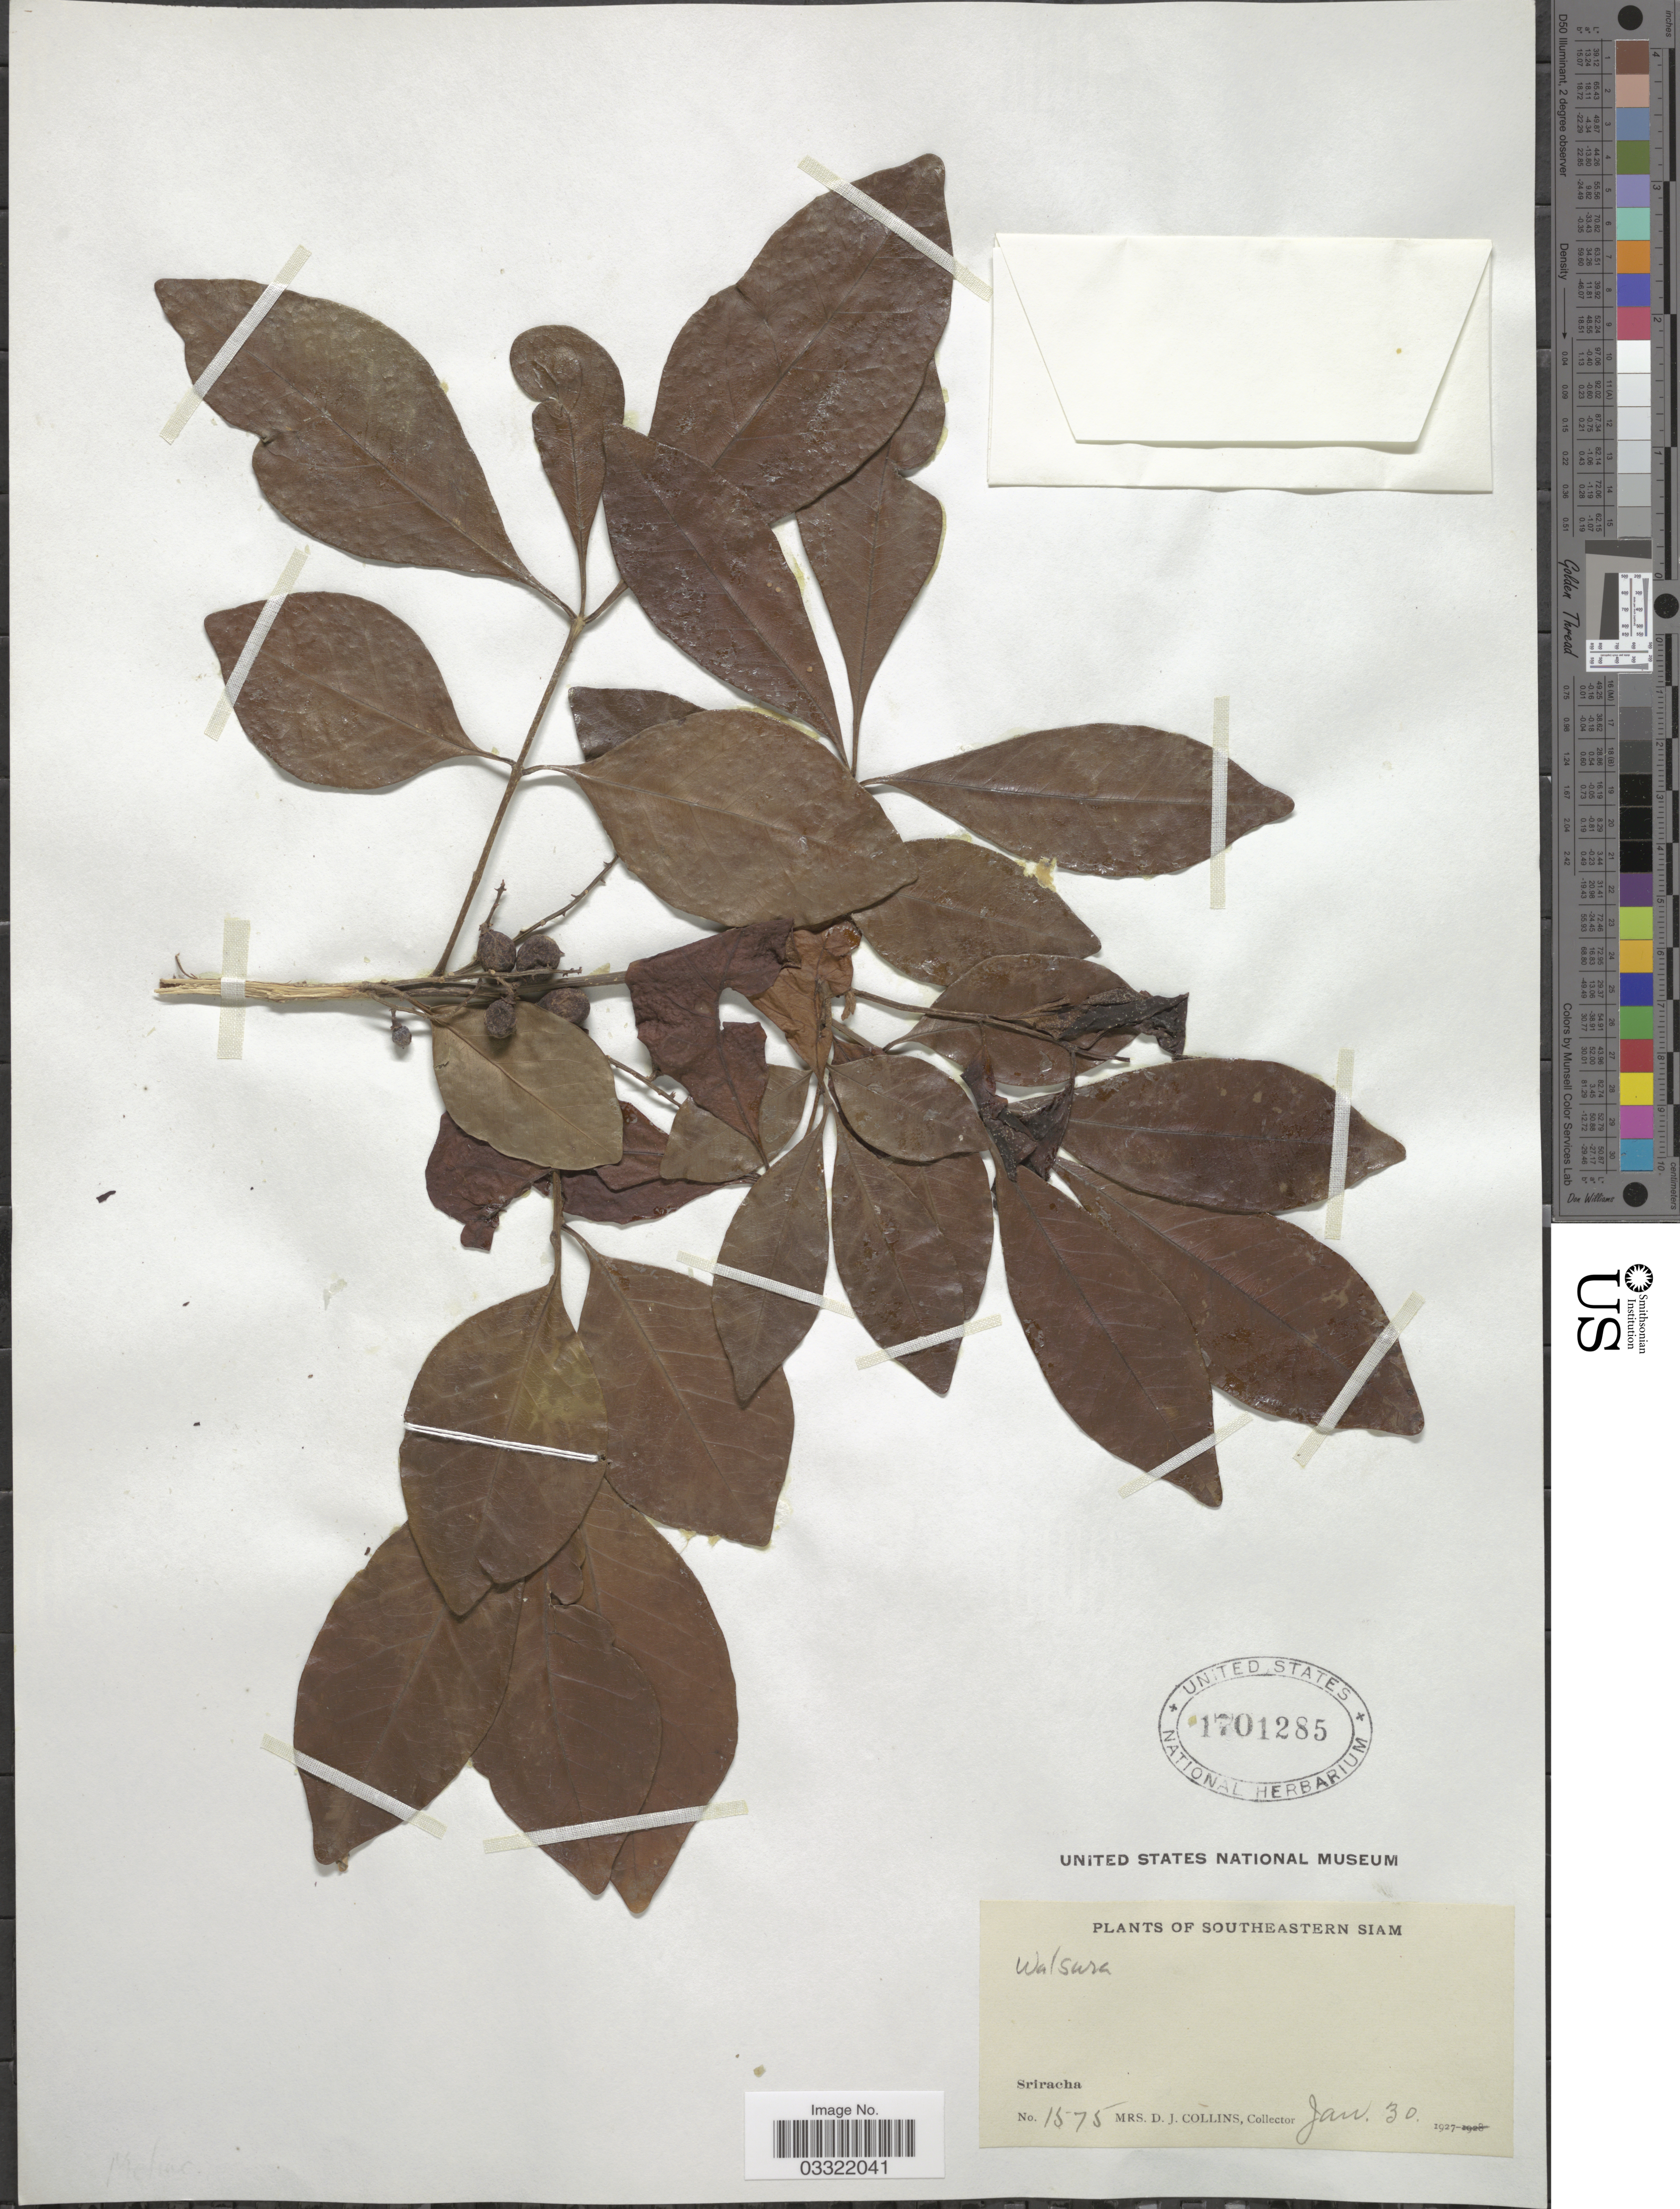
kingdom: Plantae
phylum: Tracheophyta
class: Magnoliopsida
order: Sapindales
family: Meliaceae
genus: Walsura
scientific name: Walsura sp.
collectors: Mrs. D. J. Collins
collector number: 1575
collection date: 1927-01-30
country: Thailand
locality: Southeastern Siam, Sriracha.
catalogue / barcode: US 1701285